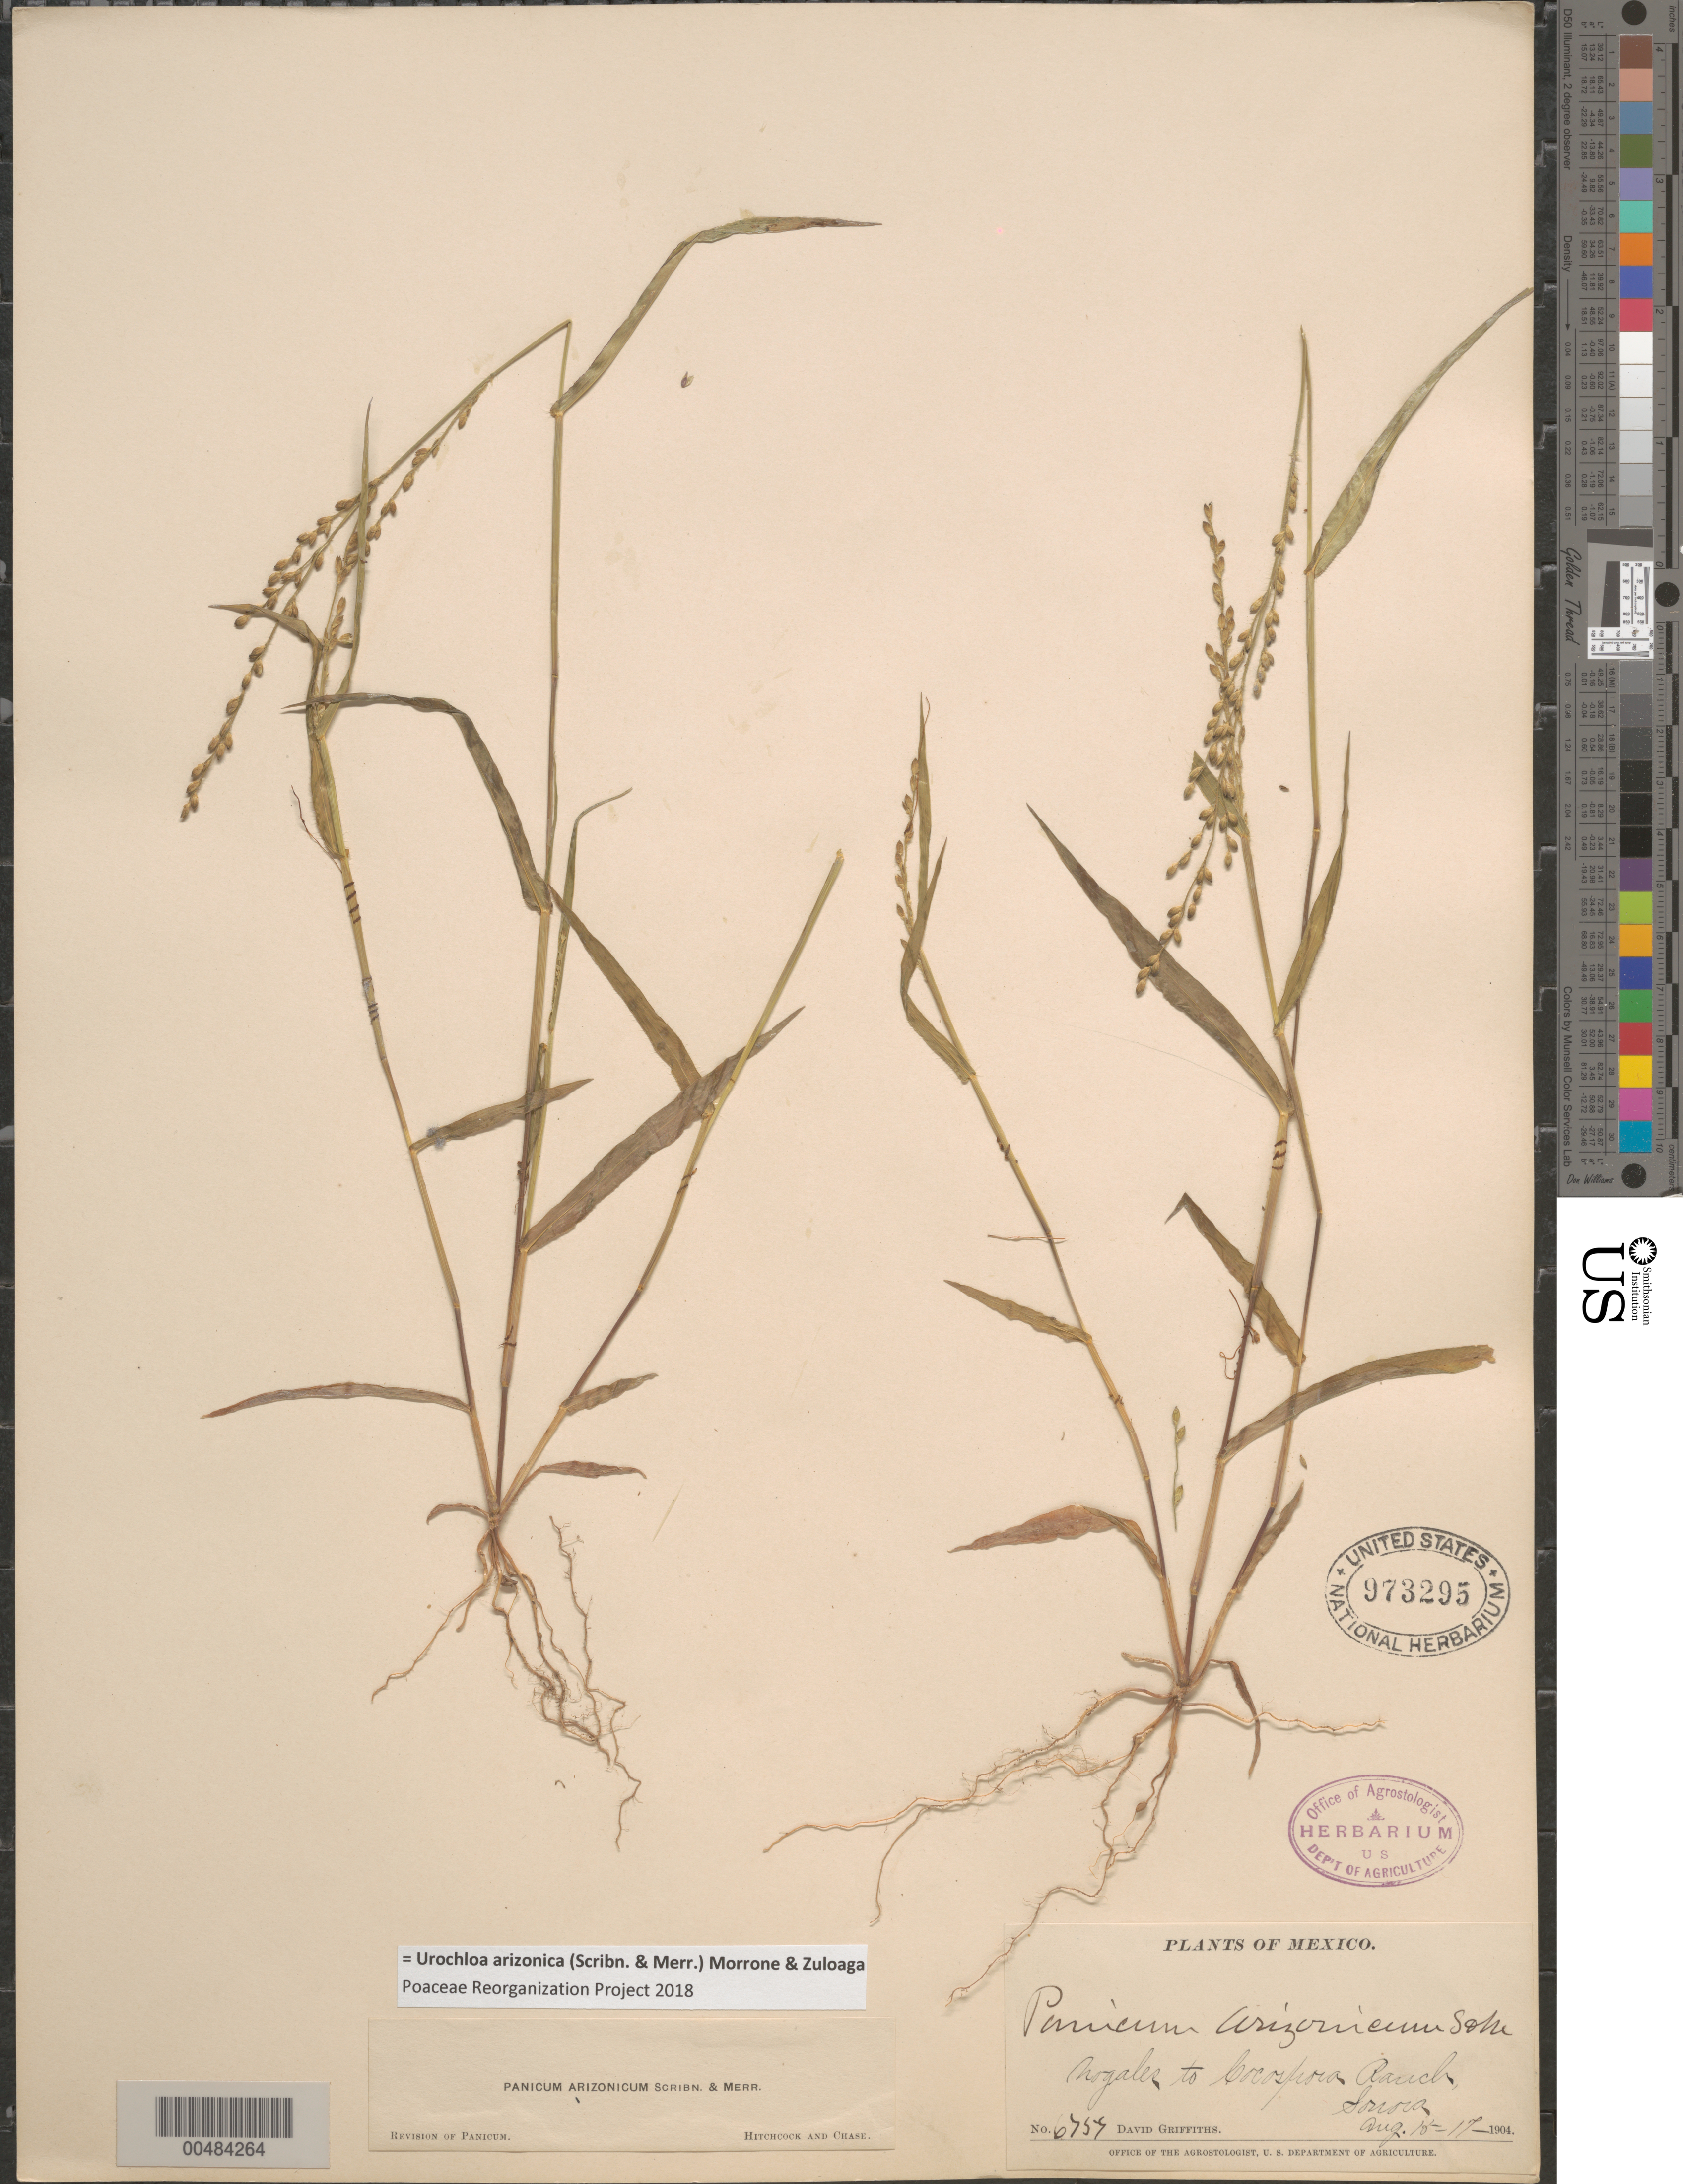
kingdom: Plantae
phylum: Tracheophyta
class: Liliopsida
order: Poales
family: Poaceae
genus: Brachiaria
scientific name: Brachiaria arizonicum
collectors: D. Griffiths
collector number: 6757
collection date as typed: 15 Aug 1904 to 17 Aug 1904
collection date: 1904-08-15/1904-08-17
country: Mexico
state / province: Sonora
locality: Nogales to Cocospora Ranch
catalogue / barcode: US 973295